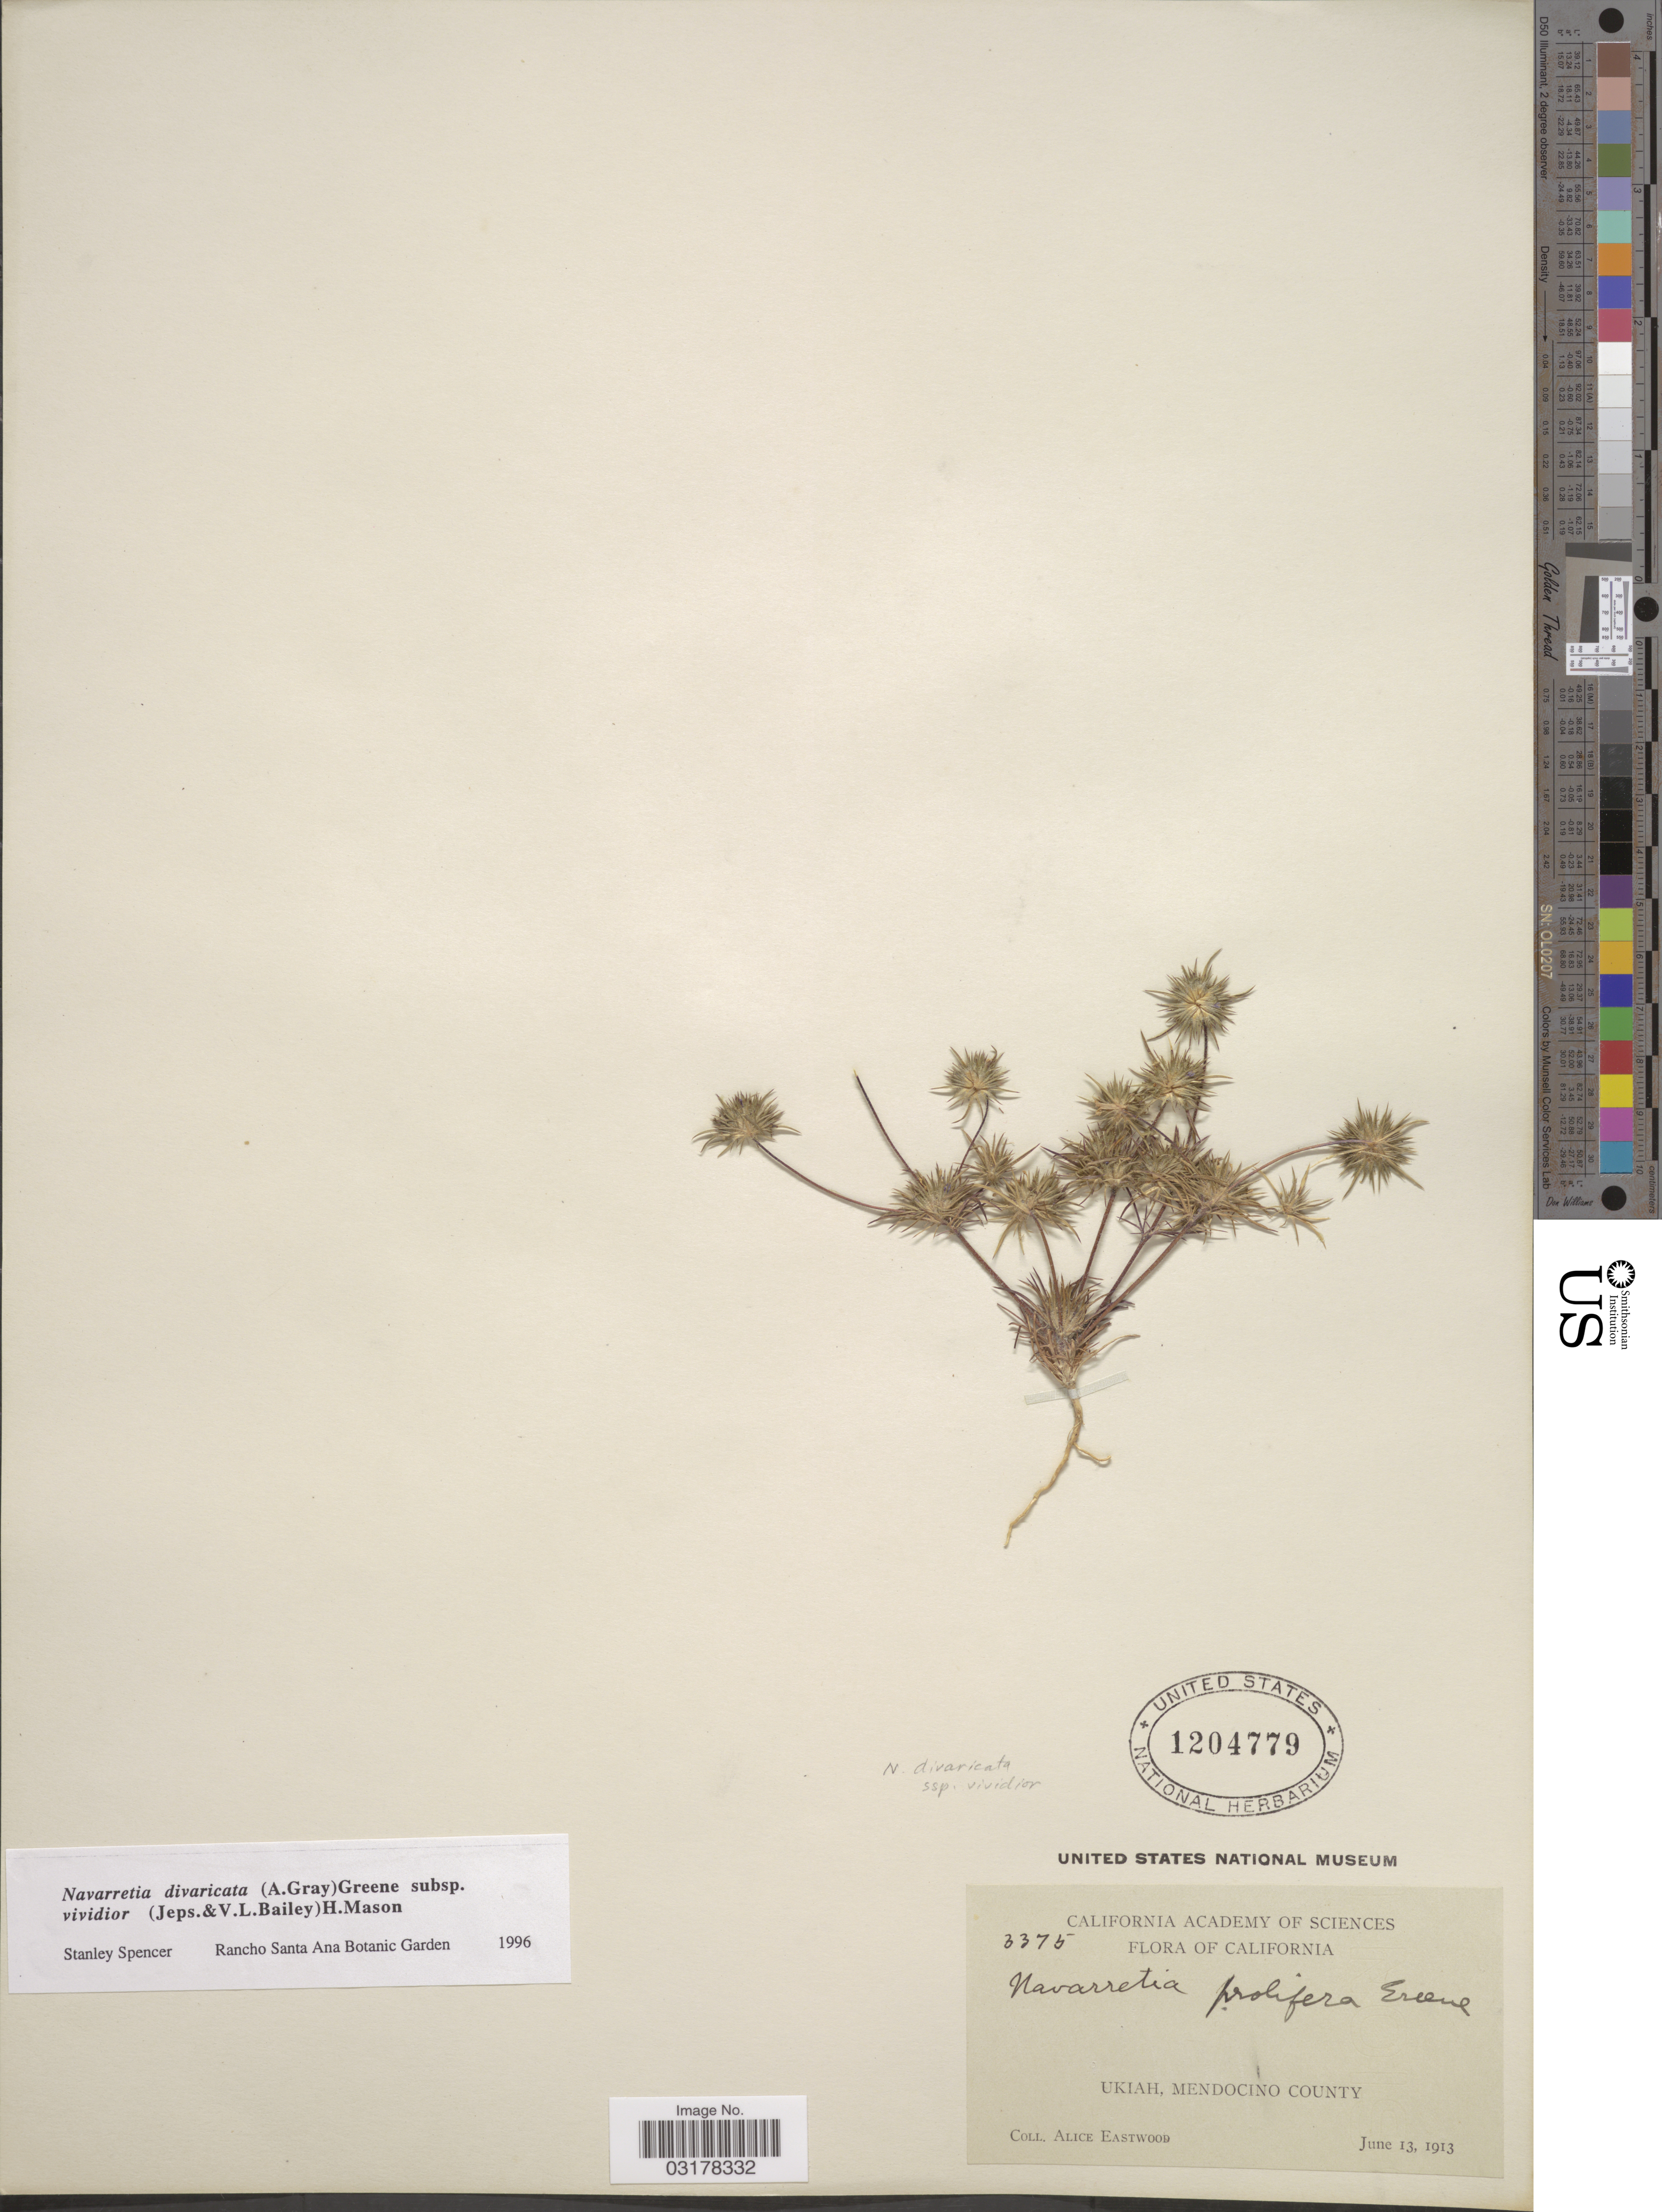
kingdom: Plantae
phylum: Tracheophyta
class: Magnoliopsida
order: Ericales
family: Polemoniaceae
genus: Navarretia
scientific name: Navarretia divaricata subsp. vividior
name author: (Jeps. & V. L. Bailey) H. Mason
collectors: A. Eastwood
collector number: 3375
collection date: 1913-06-13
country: United States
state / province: California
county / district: Mendocino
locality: Ukiah, Mendocino County.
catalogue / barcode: US 1204779